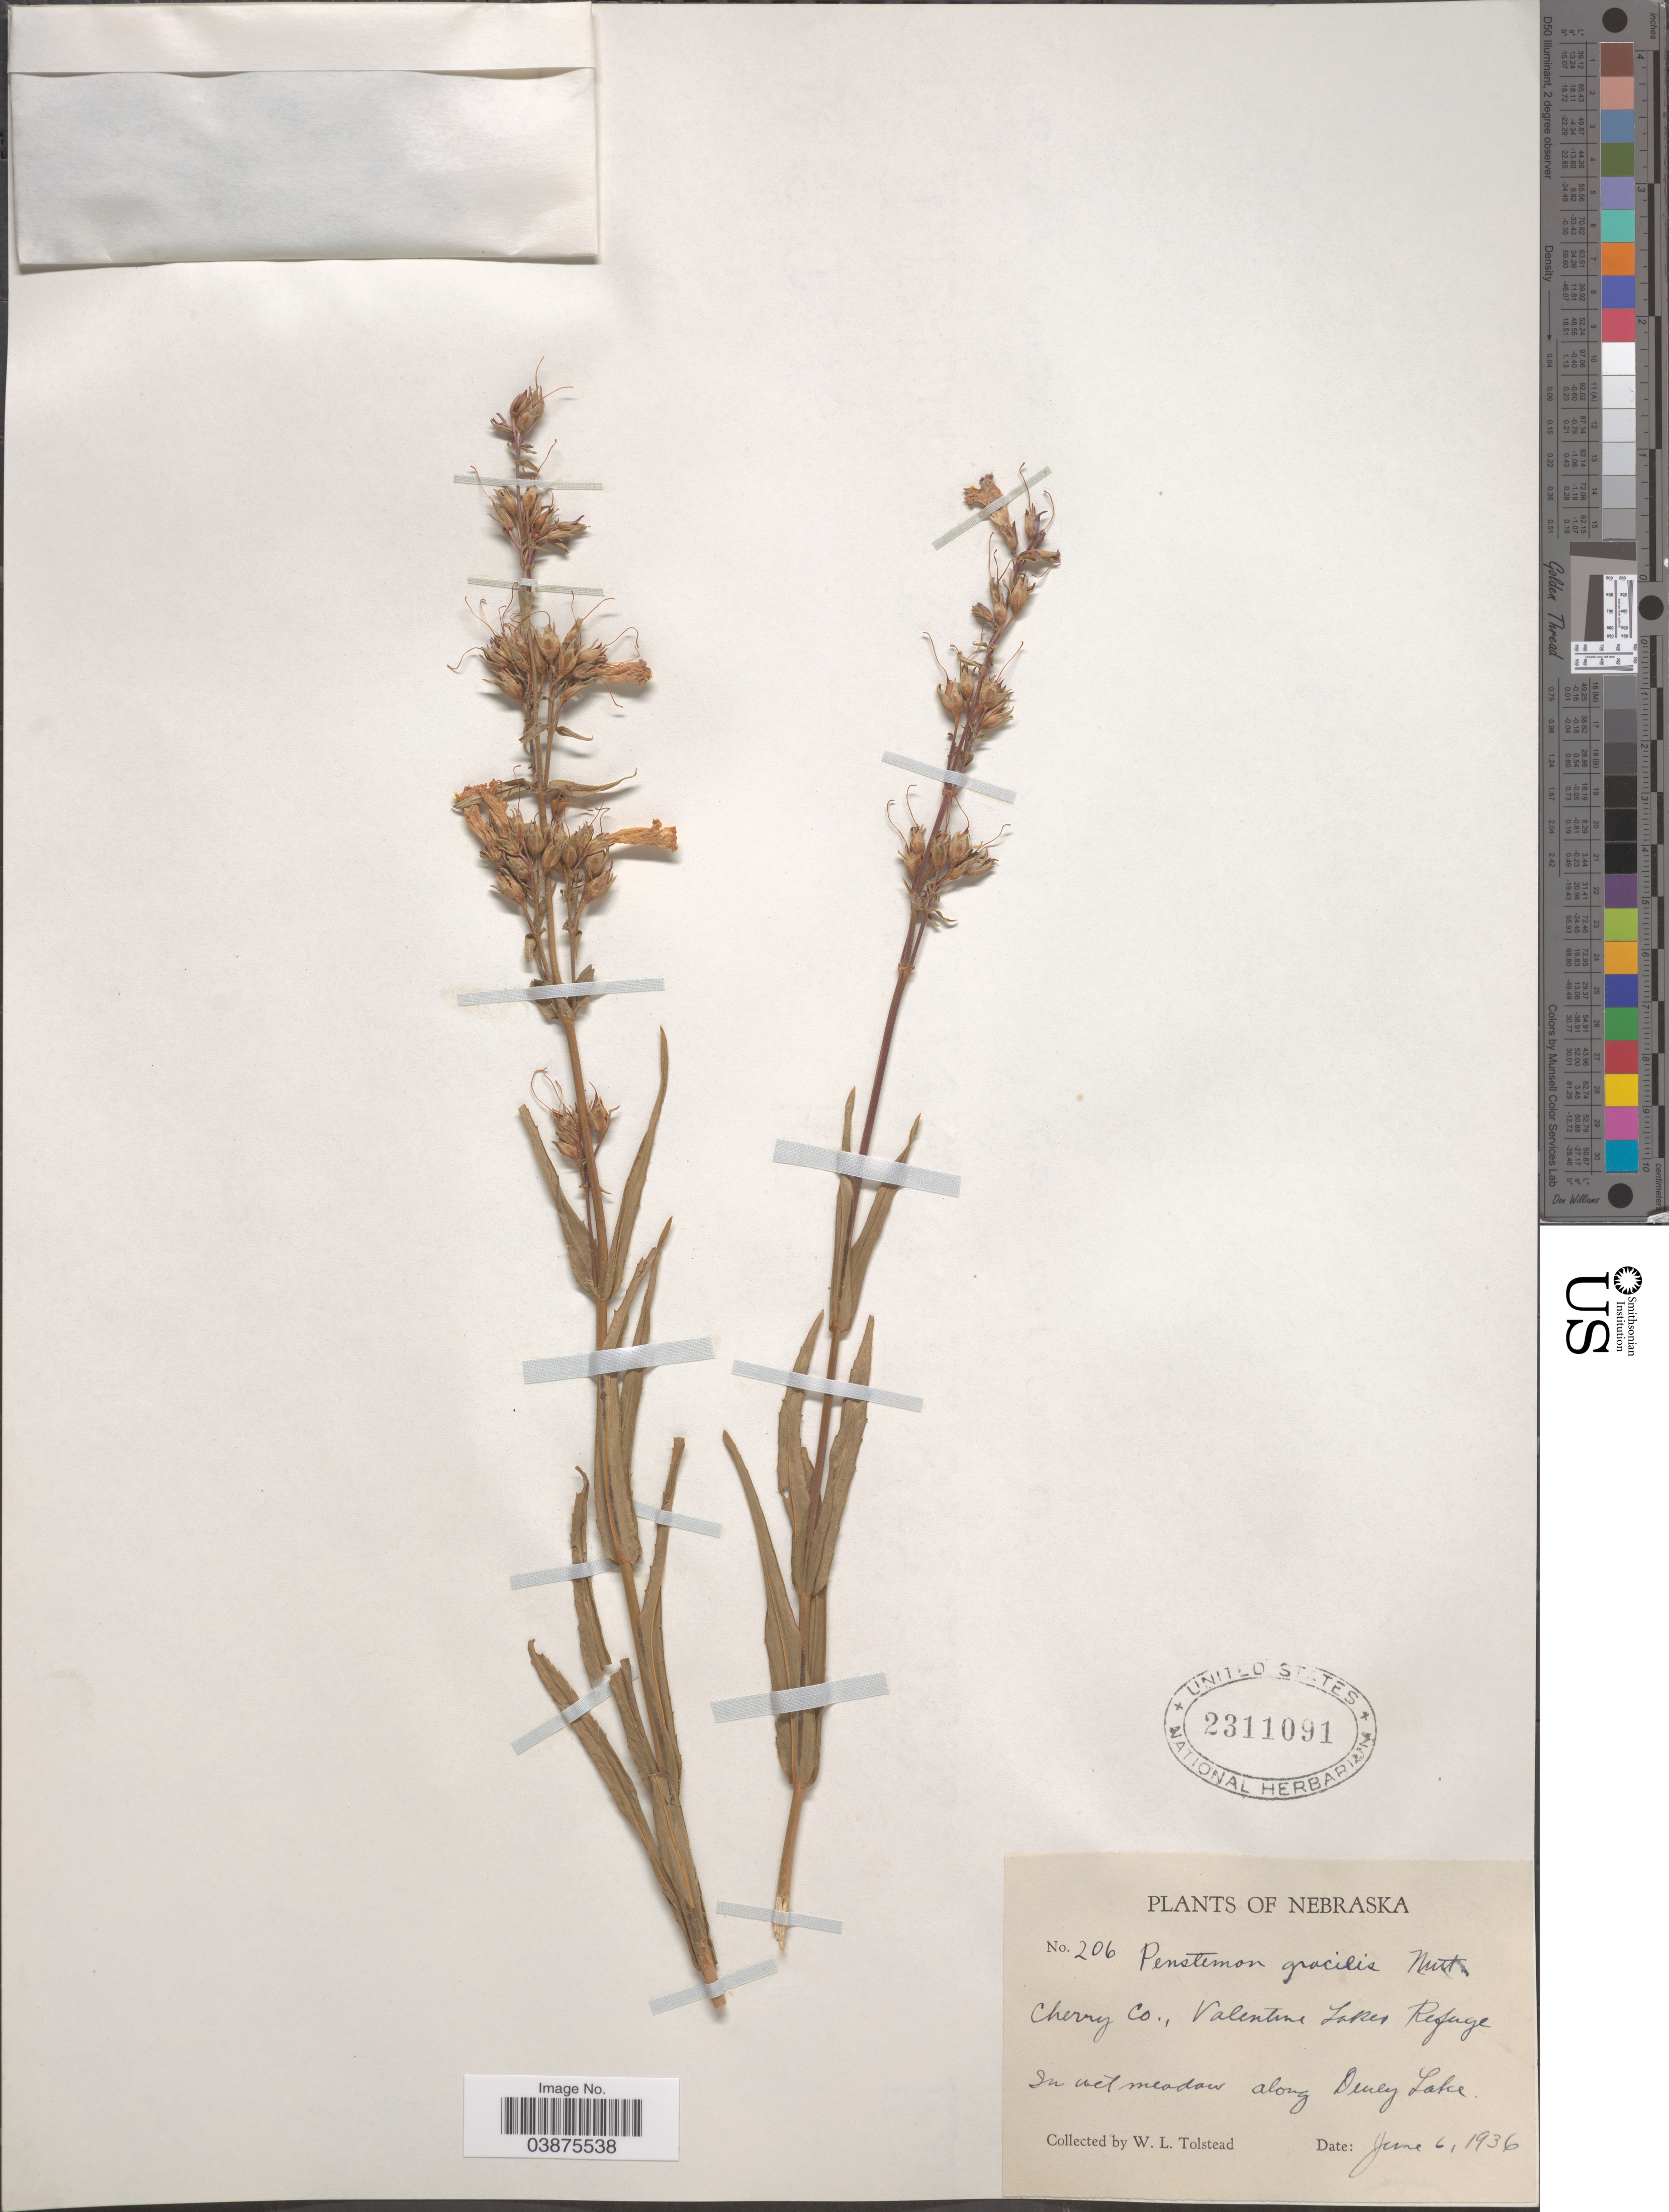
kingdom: Plantae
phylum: Tracheophyta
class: Magnoliopsida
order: Lamiales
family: Plantaginaceae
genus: Penstemon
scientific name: Penstemon gracilis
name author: Nutt.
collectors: W. Tolstead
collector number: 206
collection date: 1936-06-06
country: United States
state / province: Nebraska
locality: Cherry Co., Valentine Lakes Refuge. In wet meadow along Deney Lake.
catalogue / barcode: US 2311091